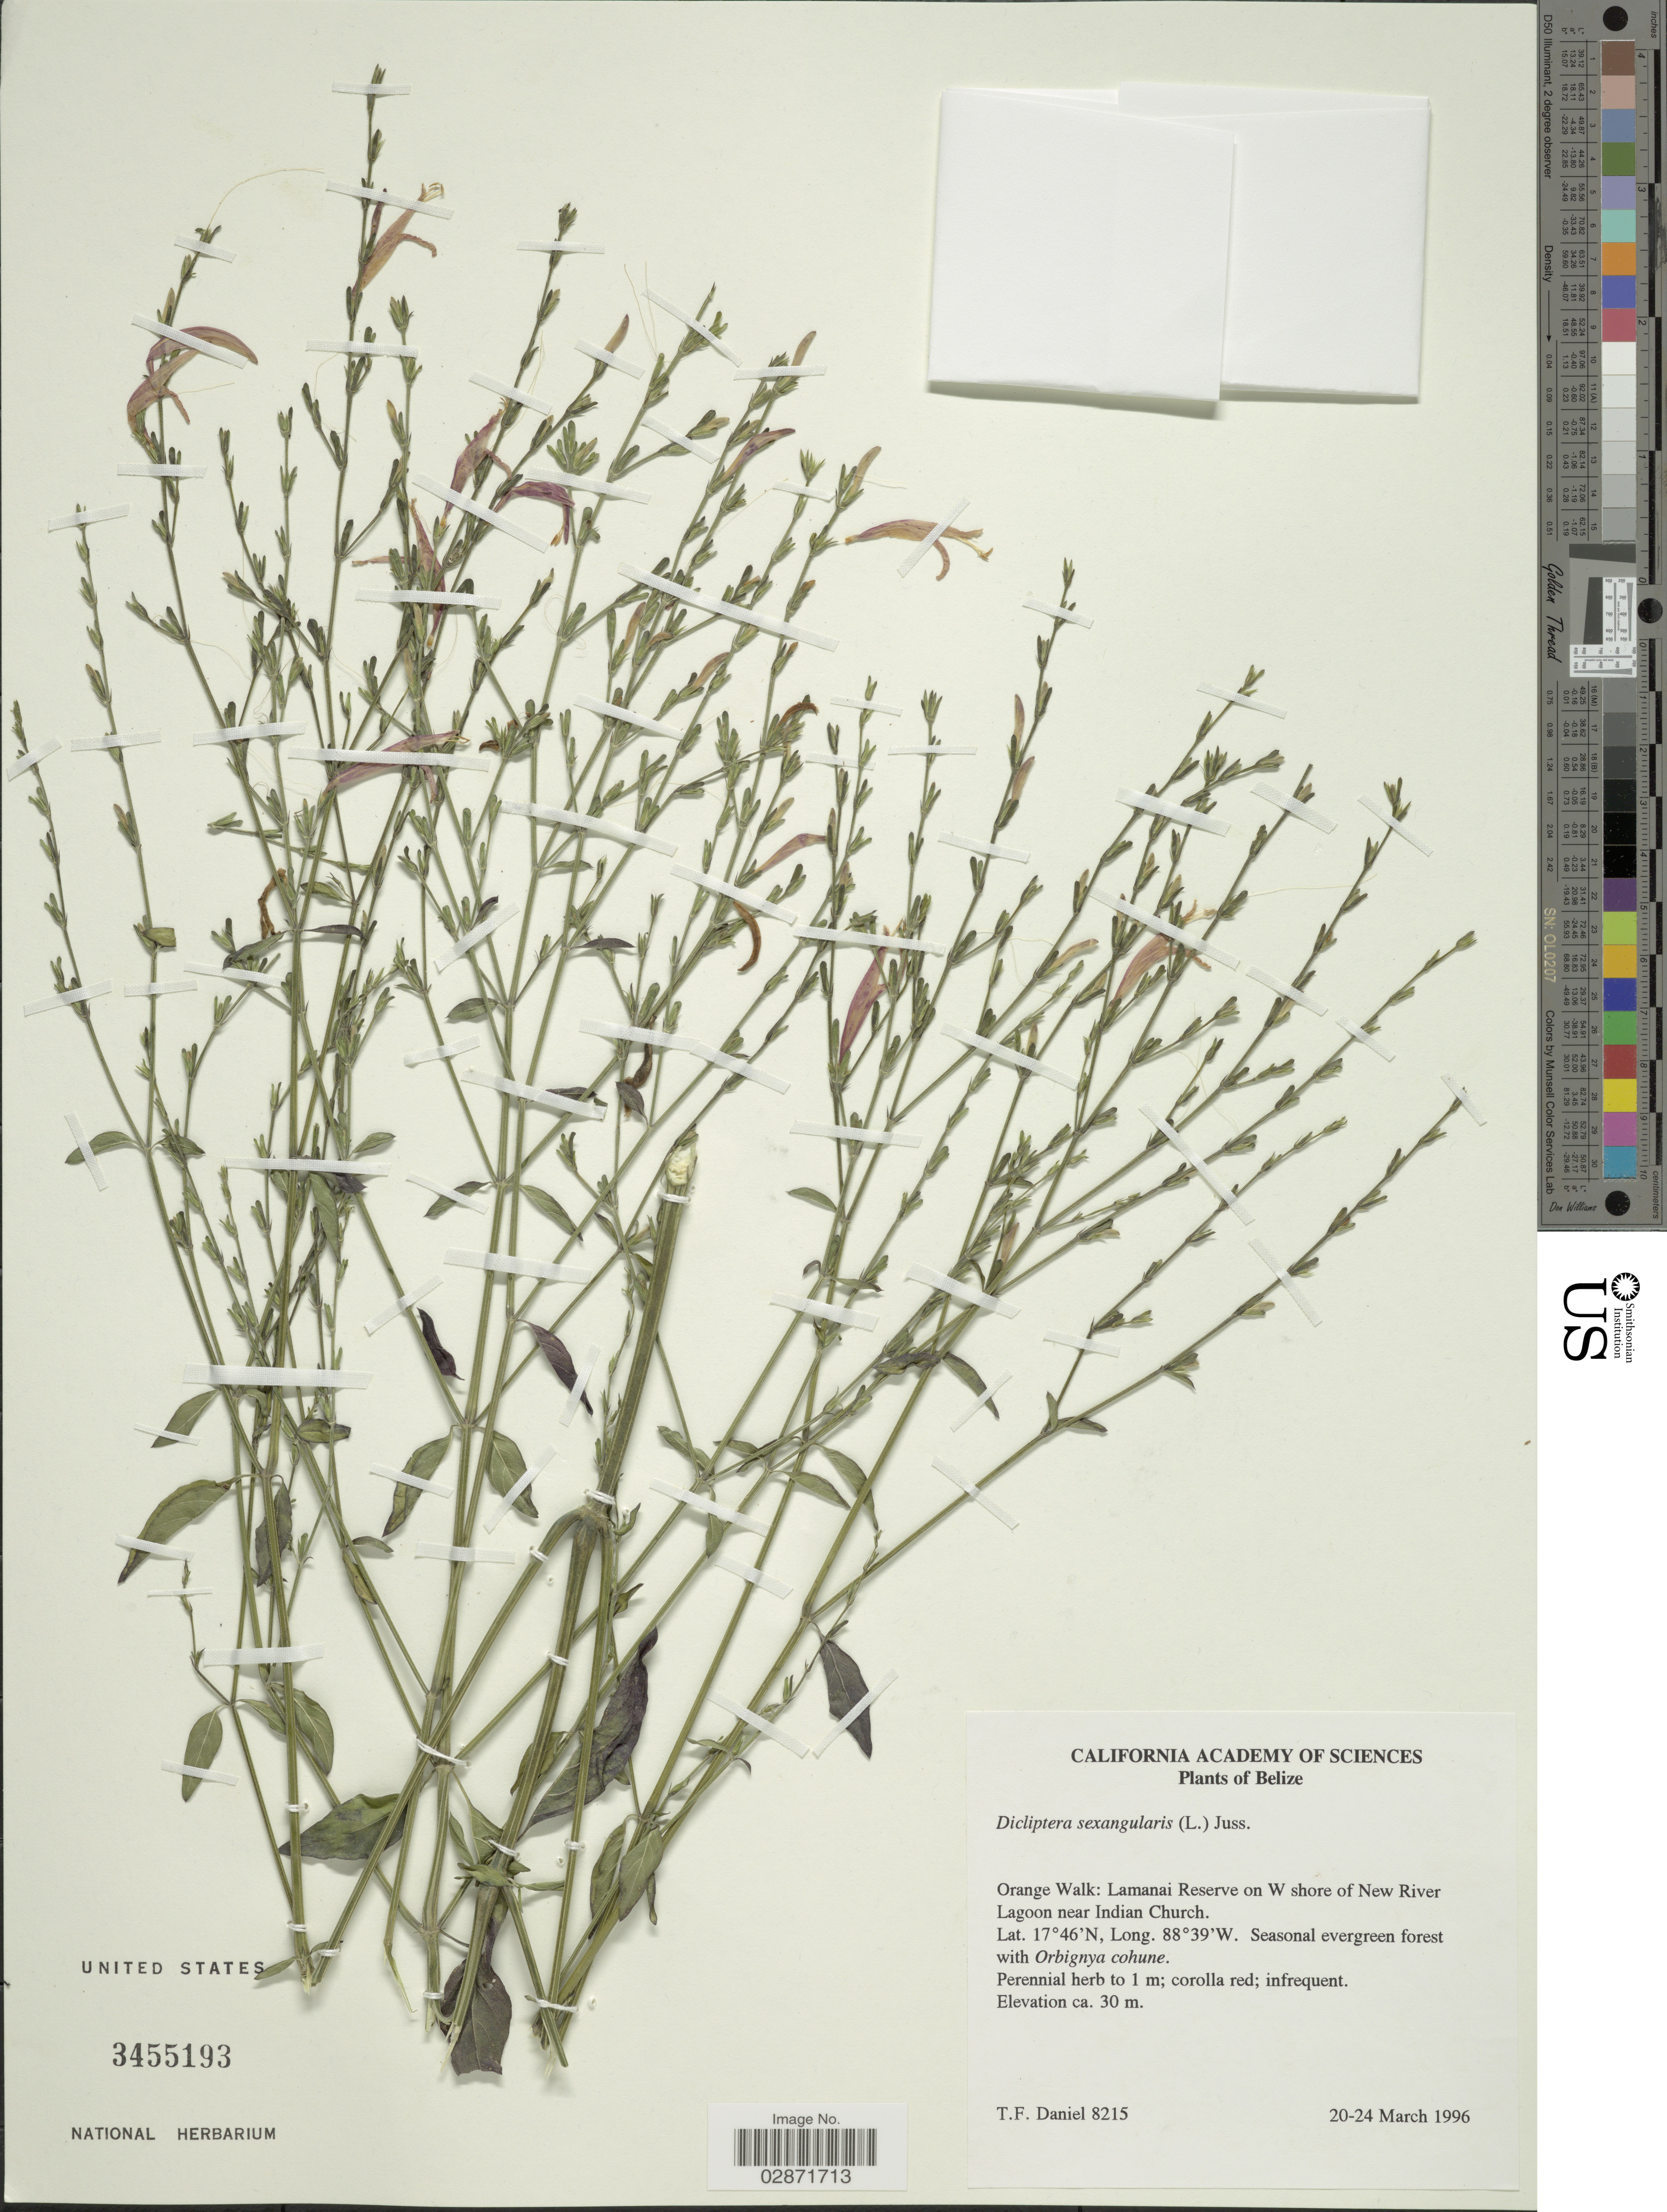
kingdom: Plantae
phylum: Tracheophyta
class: Magnoliopsida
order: Lamiales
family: Acanthaceae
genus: Dicliptera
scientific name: Dicliptera sexangularis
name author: (L.) Juss.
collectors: T. F. Daniel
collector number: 8215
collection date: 1996-03-20/1996-03-24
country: Belize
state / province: Orange Walk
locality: Lamanai Reserve on W shore of New River Lagoon near Indian Church.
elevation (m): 30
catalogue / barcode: US 3455193